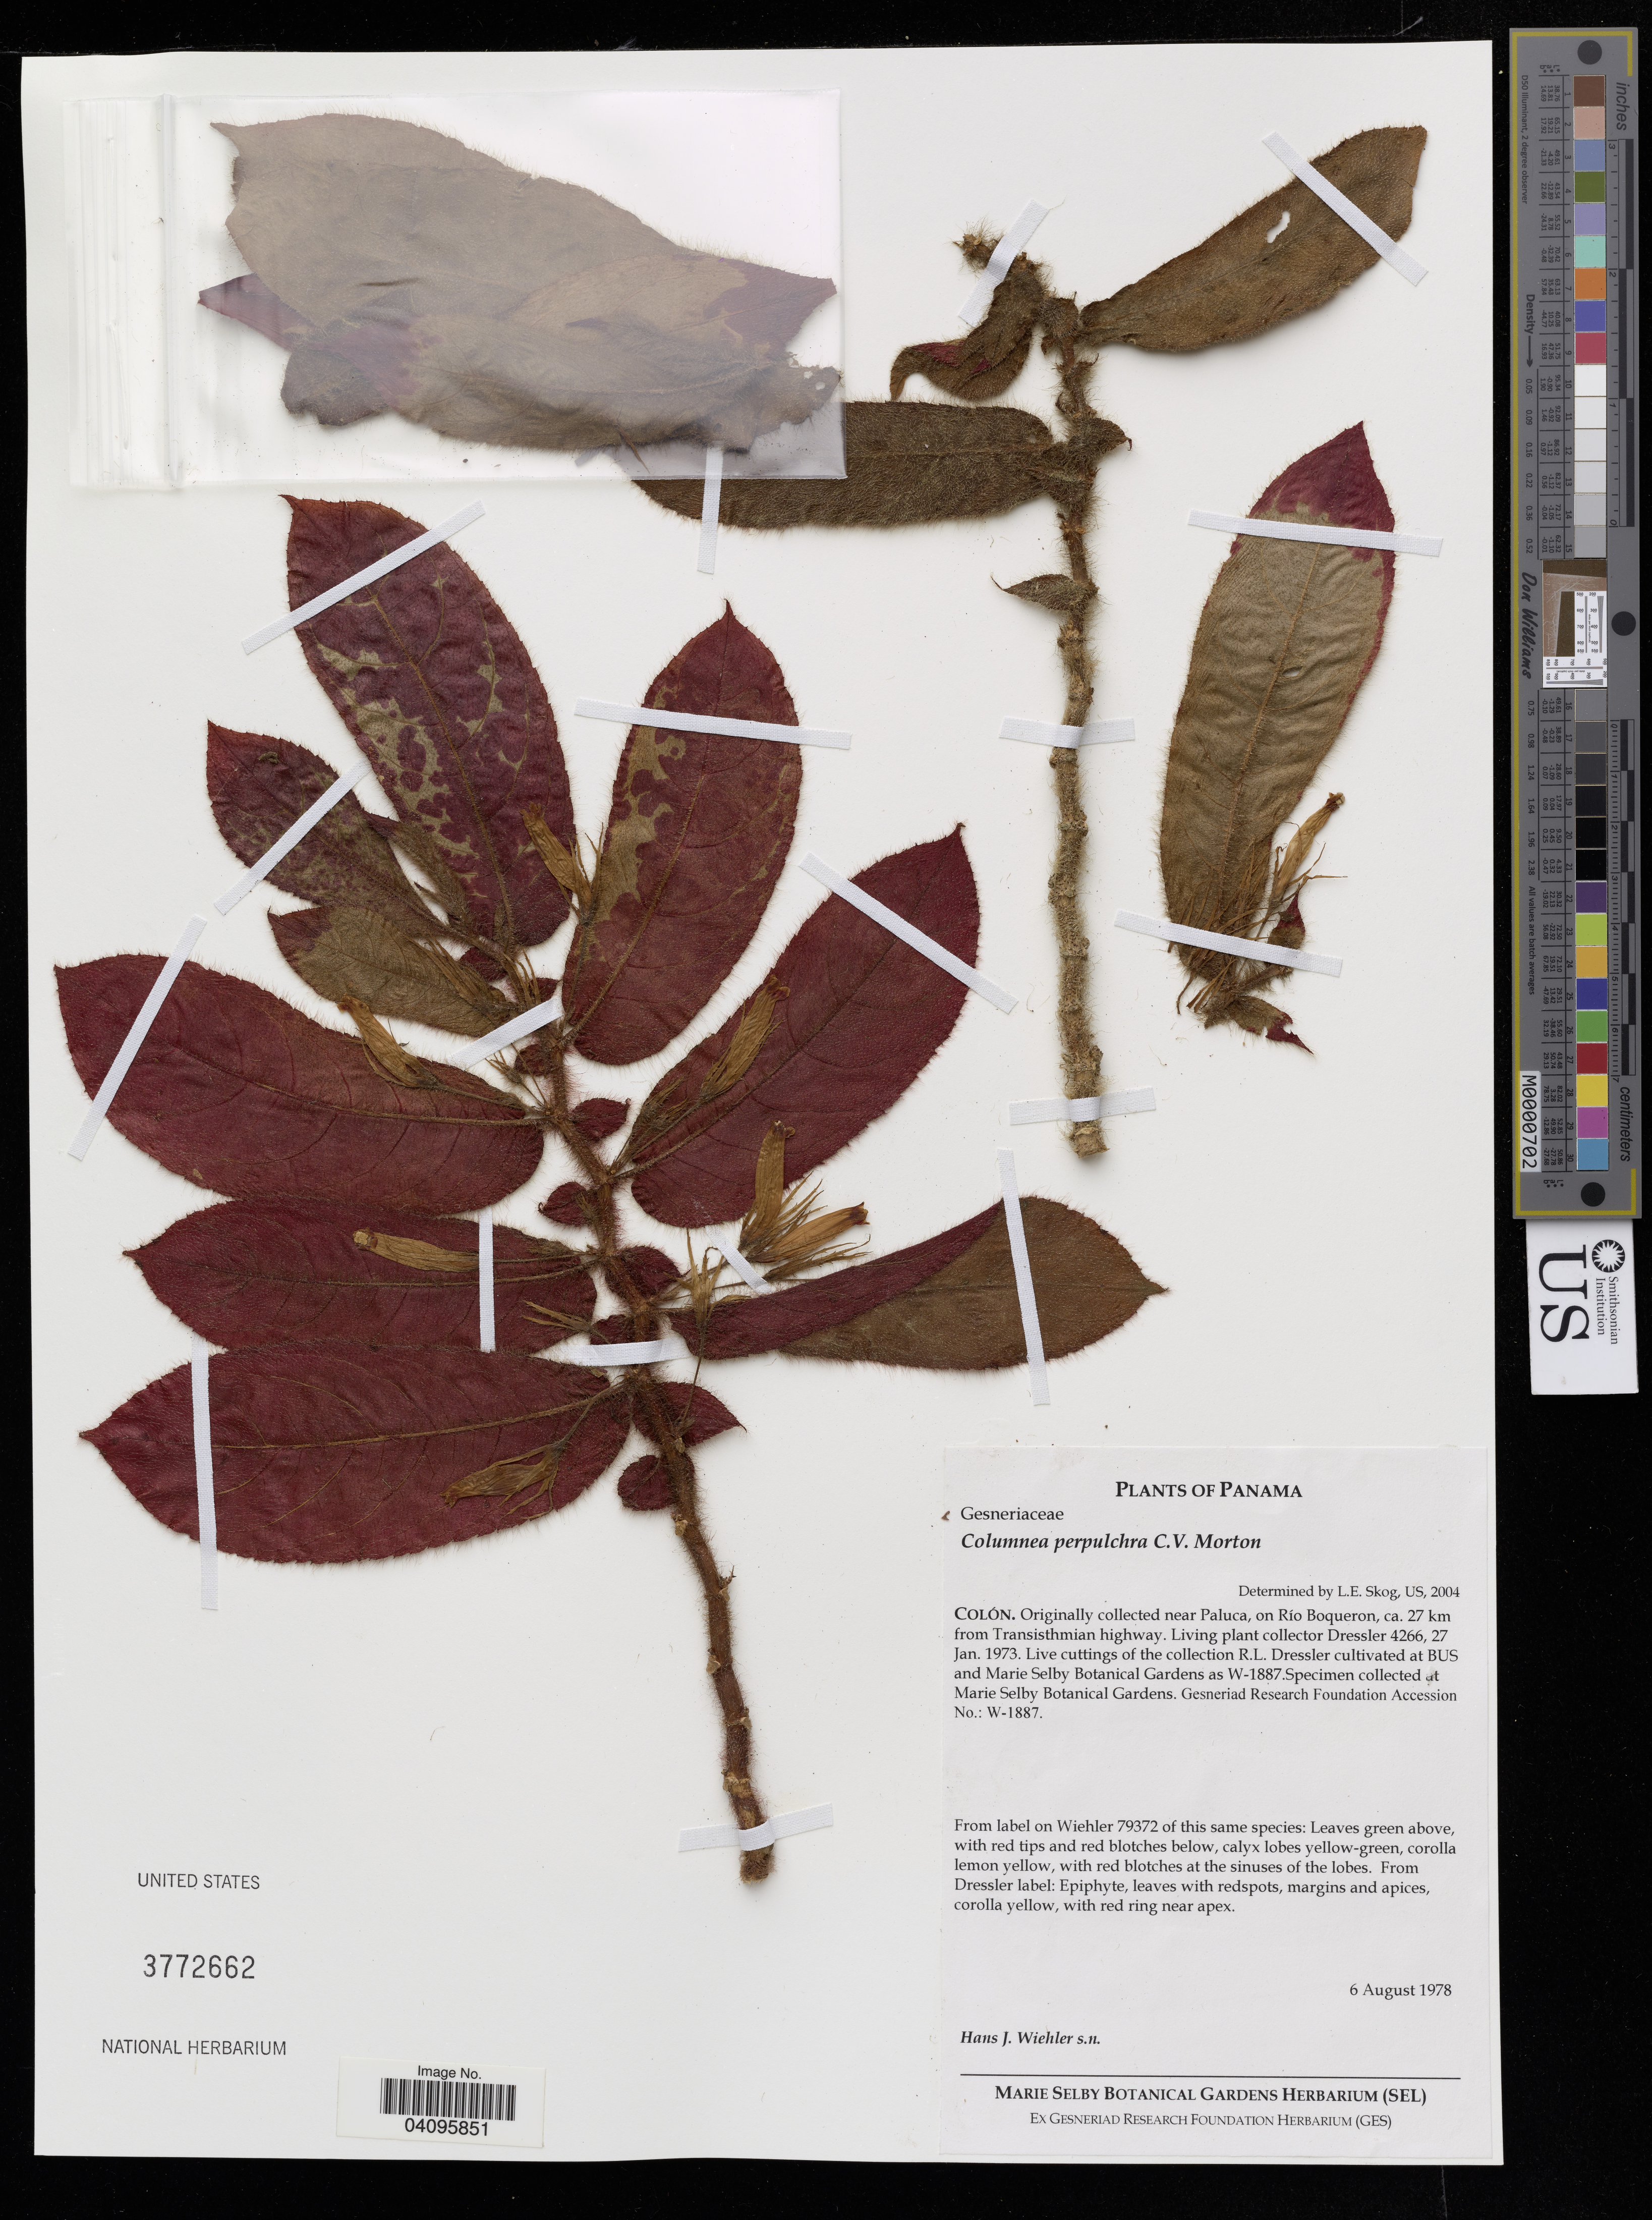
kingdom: Plantae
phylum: Tracheophyta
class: Magnoliopsida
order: Lamiales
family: Gesneriaceae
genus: Columnea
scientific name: Columnea perpulchra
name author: C.V. Morton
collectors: H. J. Wiehler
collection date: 1978-08-06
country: Panama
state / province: Colón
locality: Originally collected near Paluca, on Río Boqueron, ca. 27 km from Transisthmian highway. Dressler cultivated at BUS and Marie Selby Botanical Gardens as W-1887.Specimen collected at Marie Selby Botanical Gardens.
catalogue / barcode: US 3772662